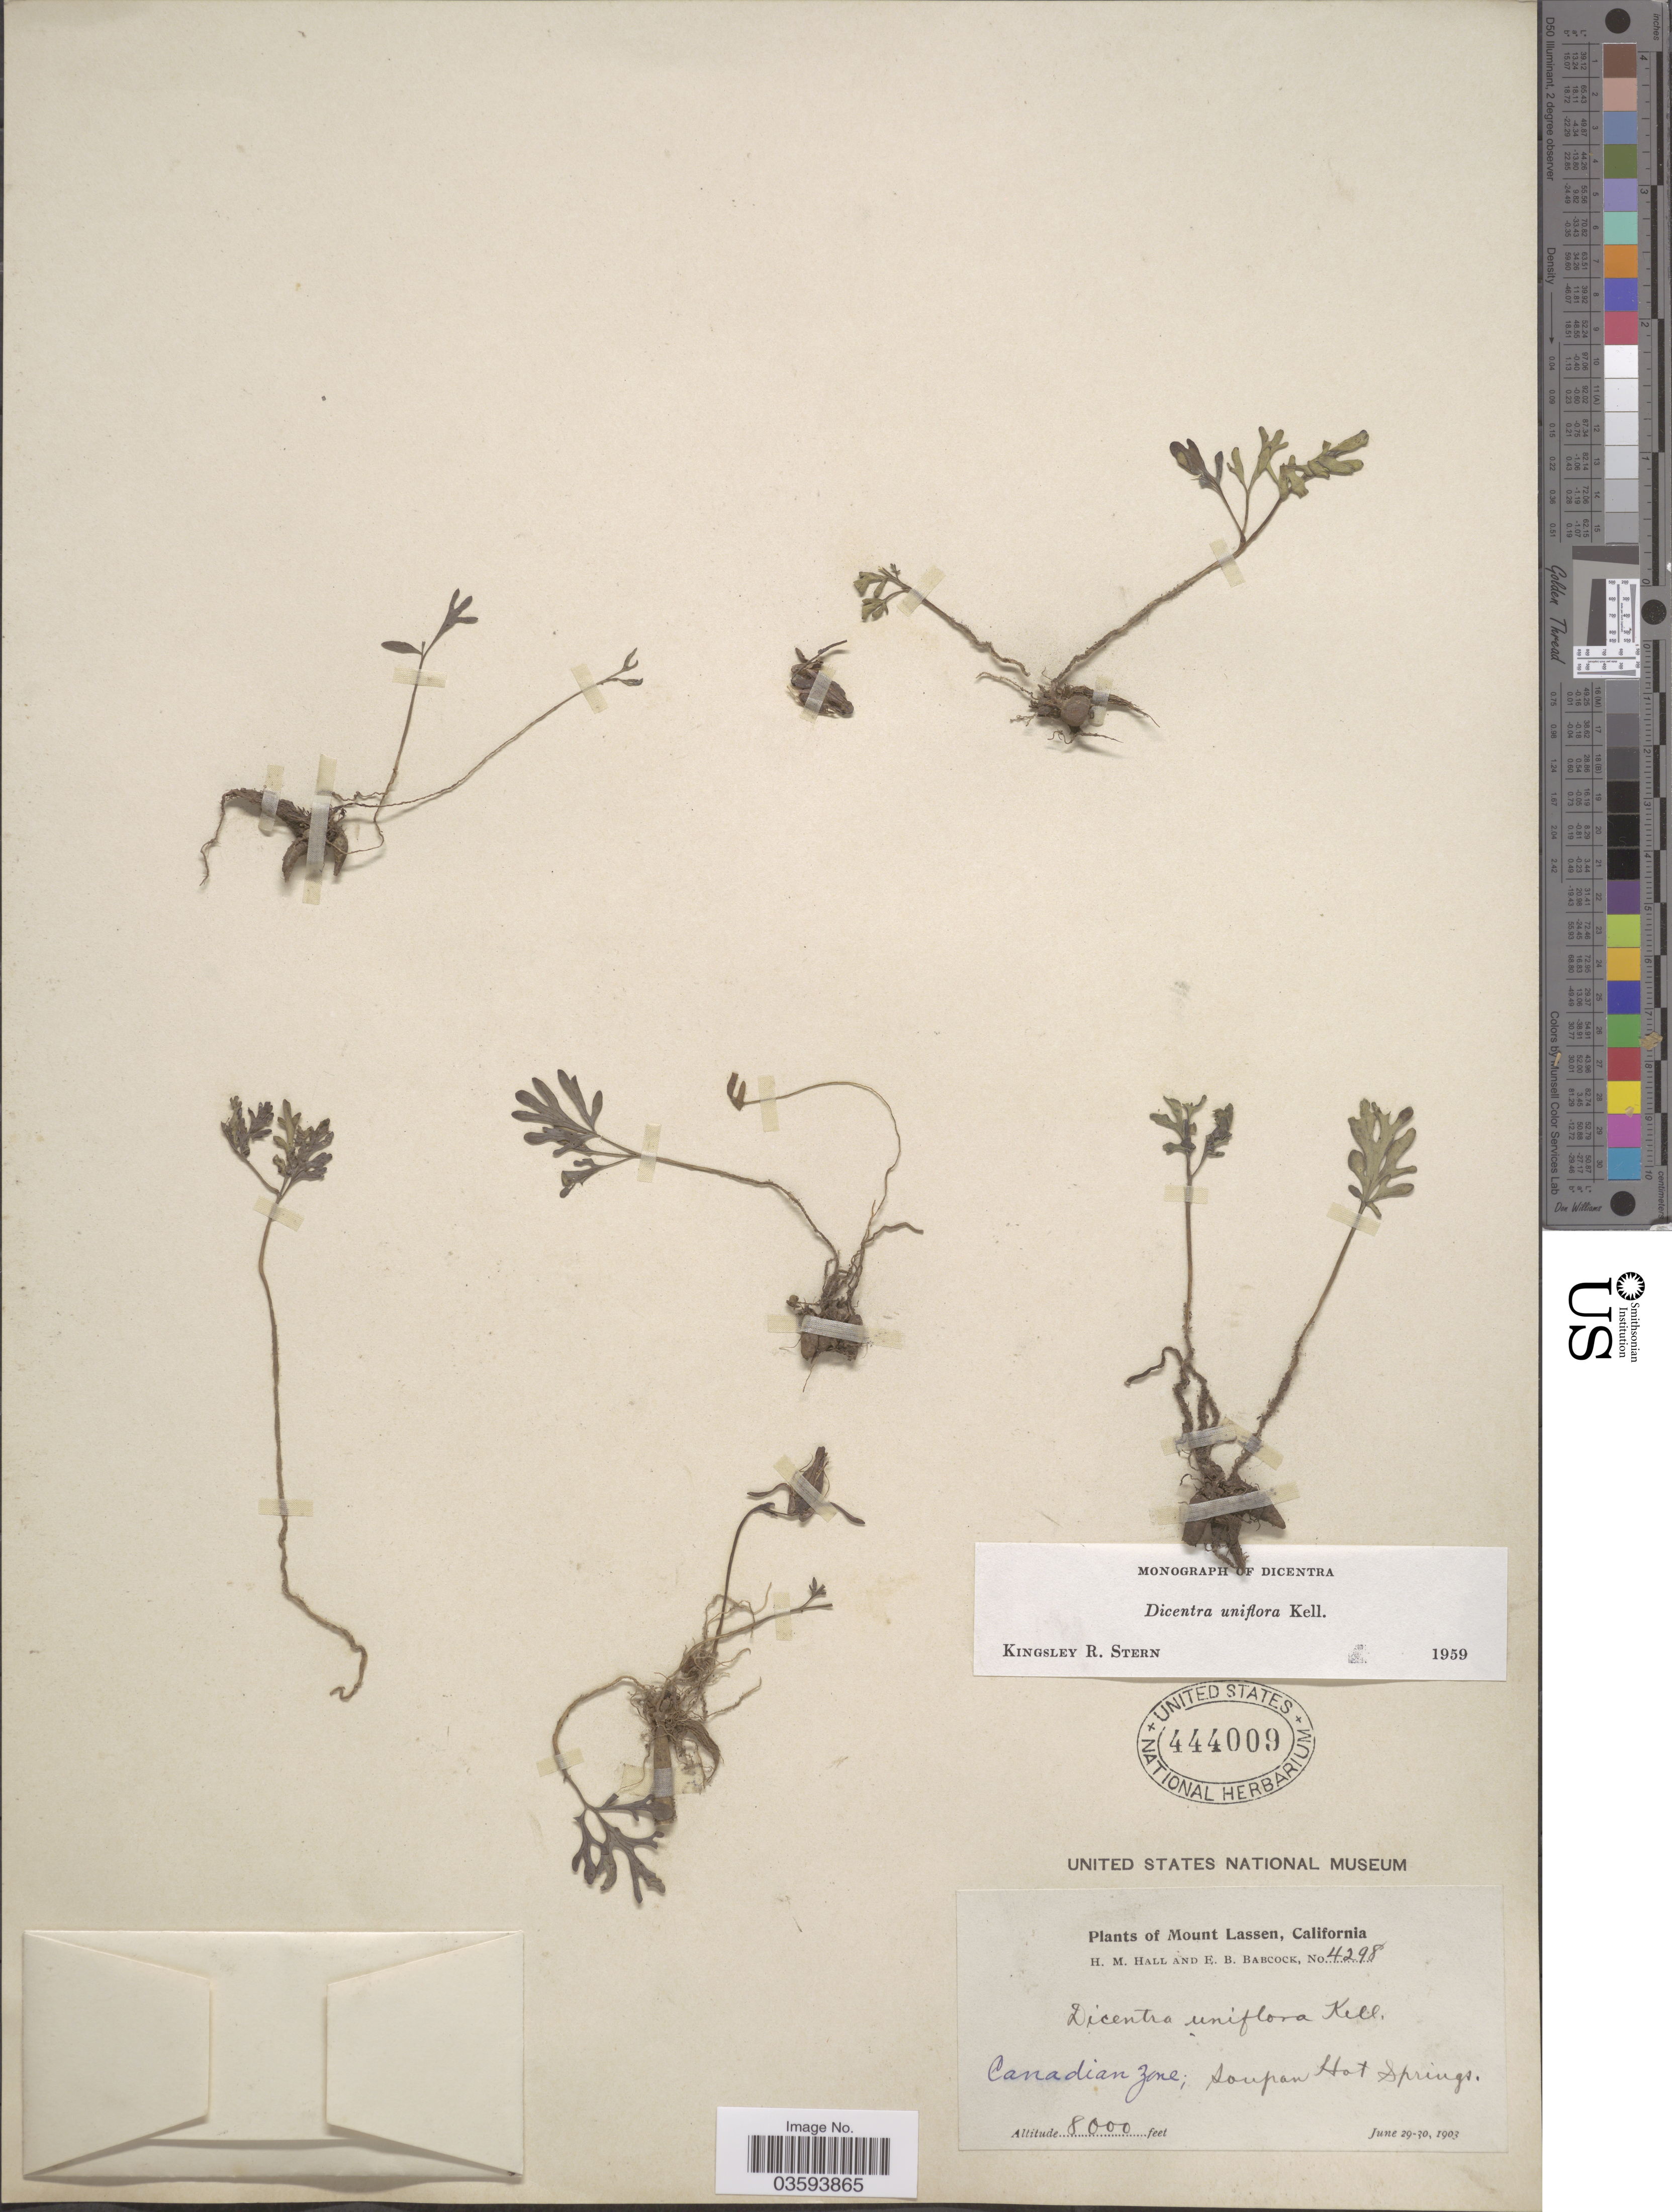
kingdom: Plantae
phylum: Tracheophyta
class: Magnoliopsida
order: Ranunculales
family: Papaveraceae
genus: Dicentra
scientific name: Dicentra uniflora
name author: Kellogg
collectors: H. M. Hall & E. B. Babcock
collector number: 4298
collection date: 1903-06-29/1903-06-30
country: United States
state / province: California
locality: Mount Lassen. Canadian Zone; Soupan Hot Springs.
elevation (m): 2438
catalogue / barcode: US 444009